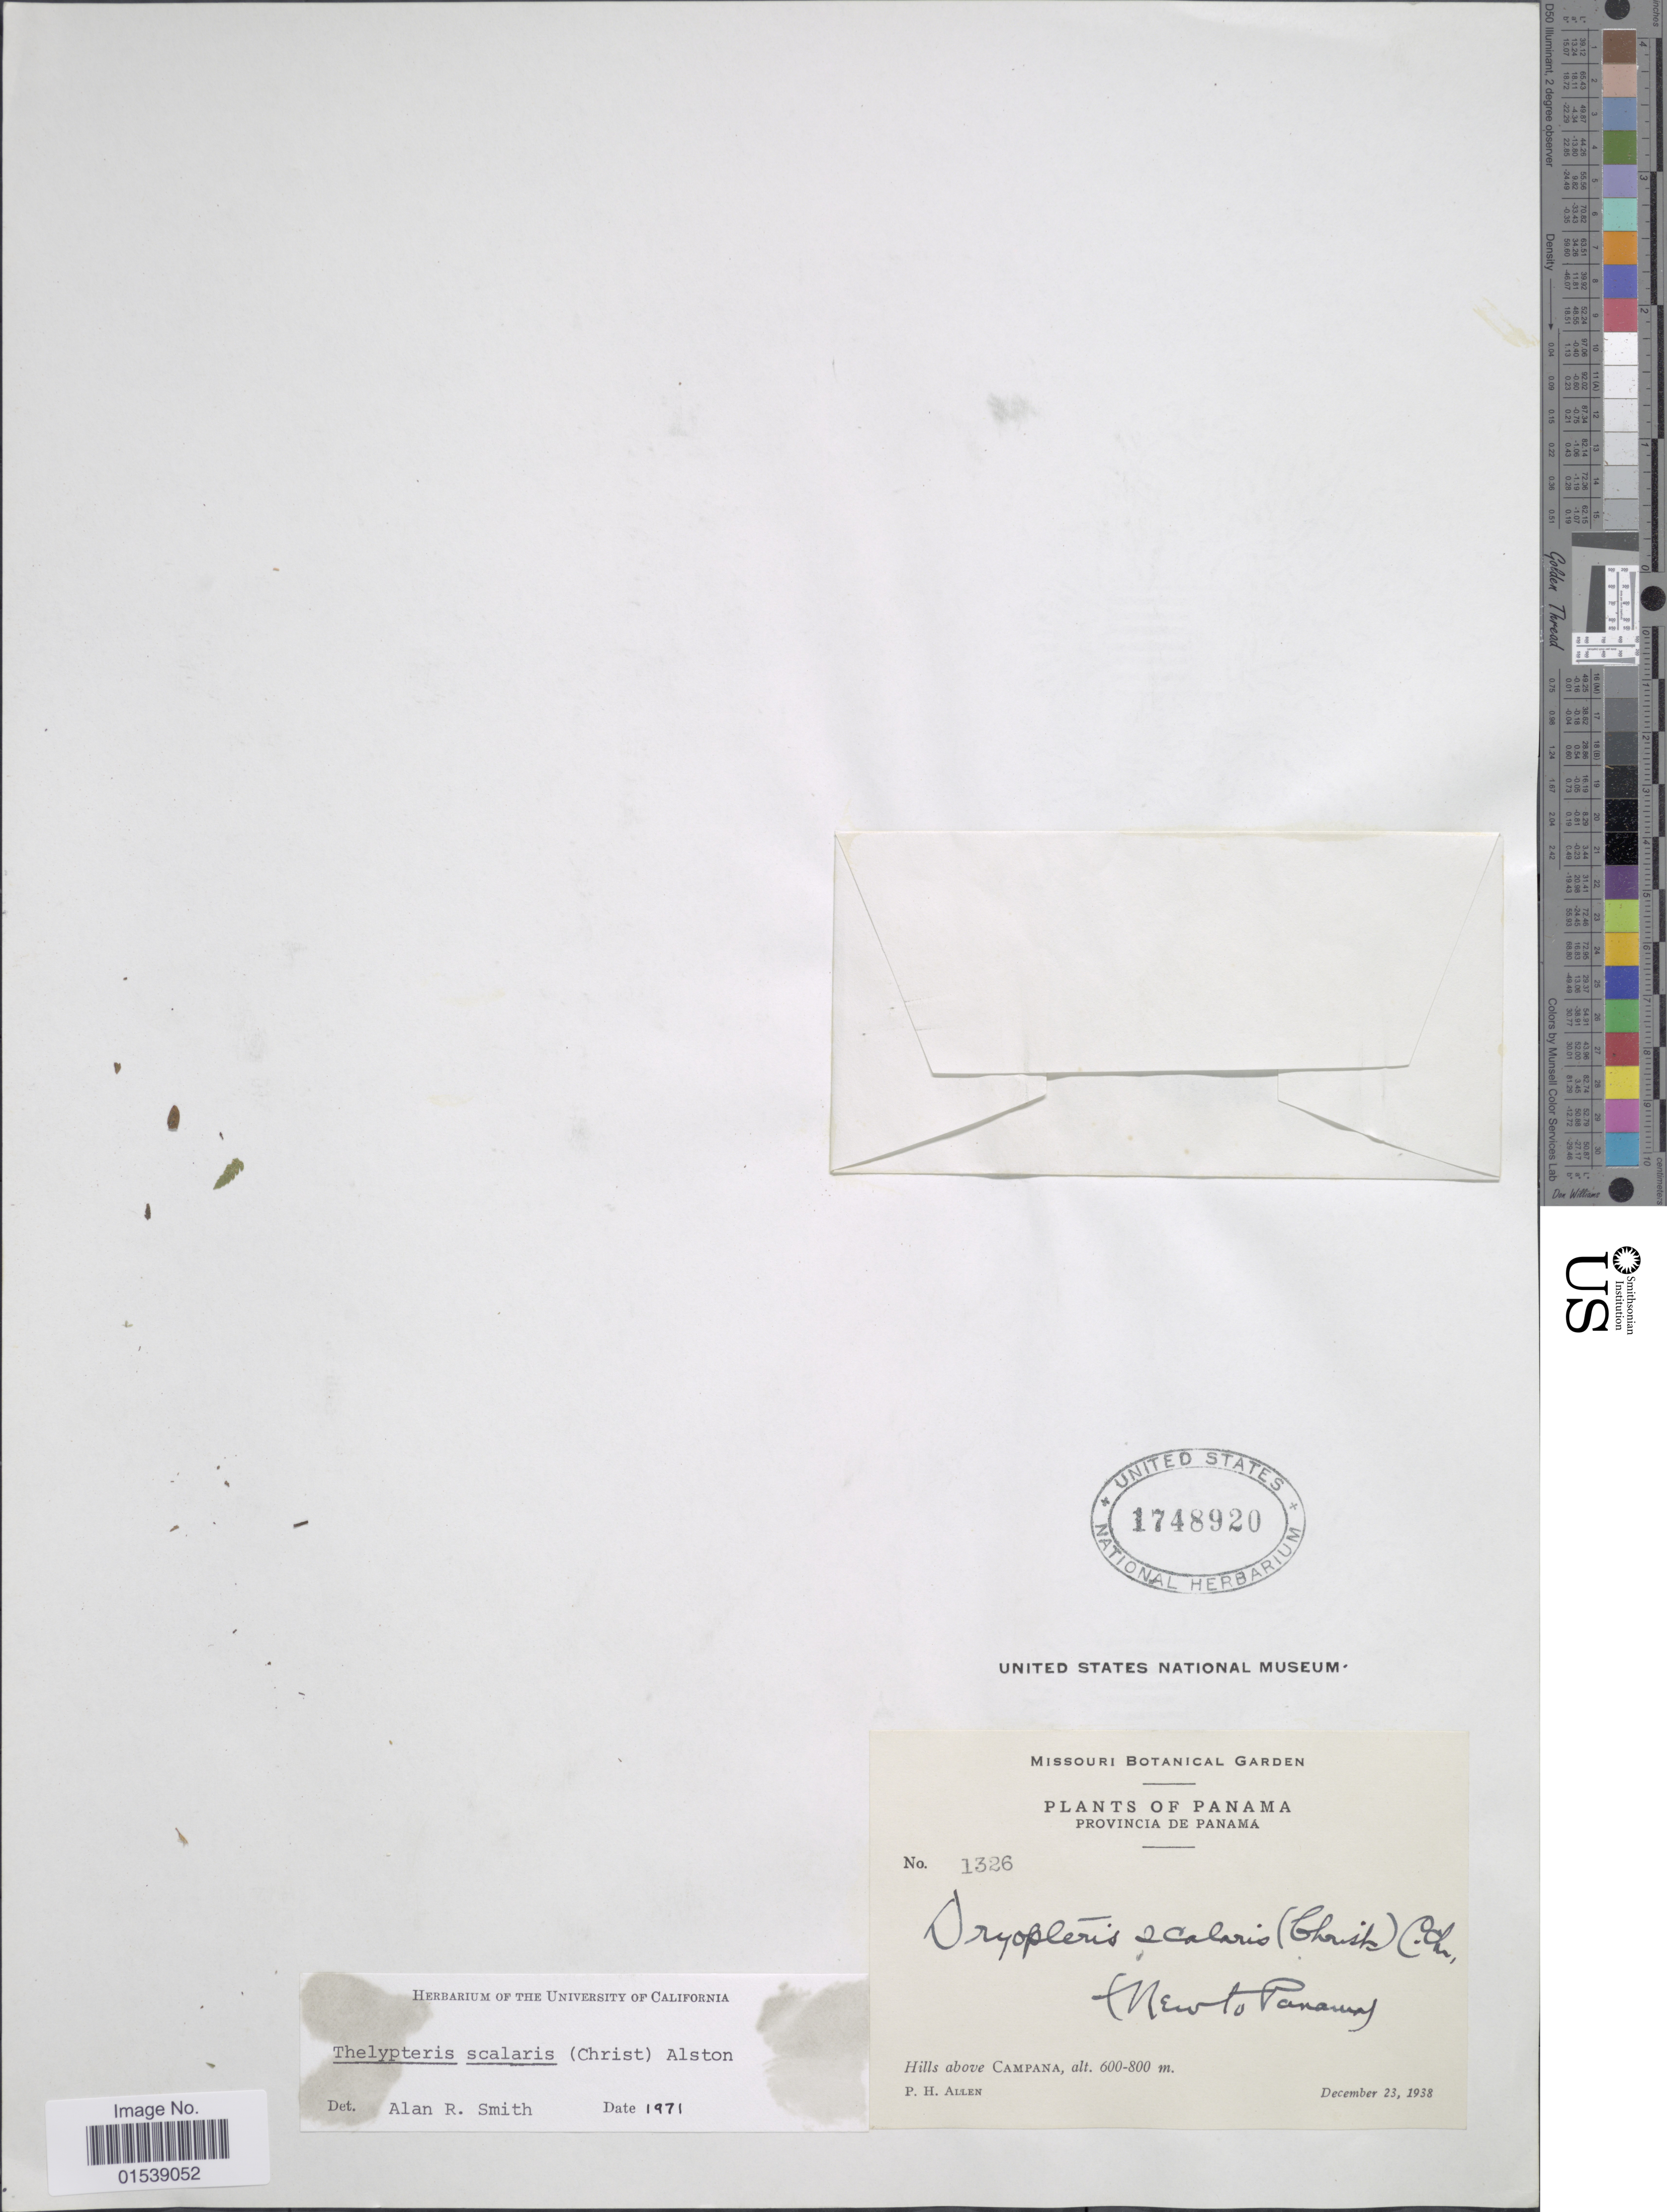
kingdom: Plantae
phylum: Tracheophyta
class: Polypodiopsida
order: Polypodiales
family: Thelypteridaceae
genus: Amauropelta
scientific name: Amauropelta scalaris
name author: (Christ) Á. Löve & D. Löve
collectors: P. H. Allen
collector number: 1326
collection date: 1938-12-23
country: Panama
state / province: Panamá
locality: Provincia de Panama, Hills above Campana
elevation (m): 600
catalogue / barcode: US 1748920